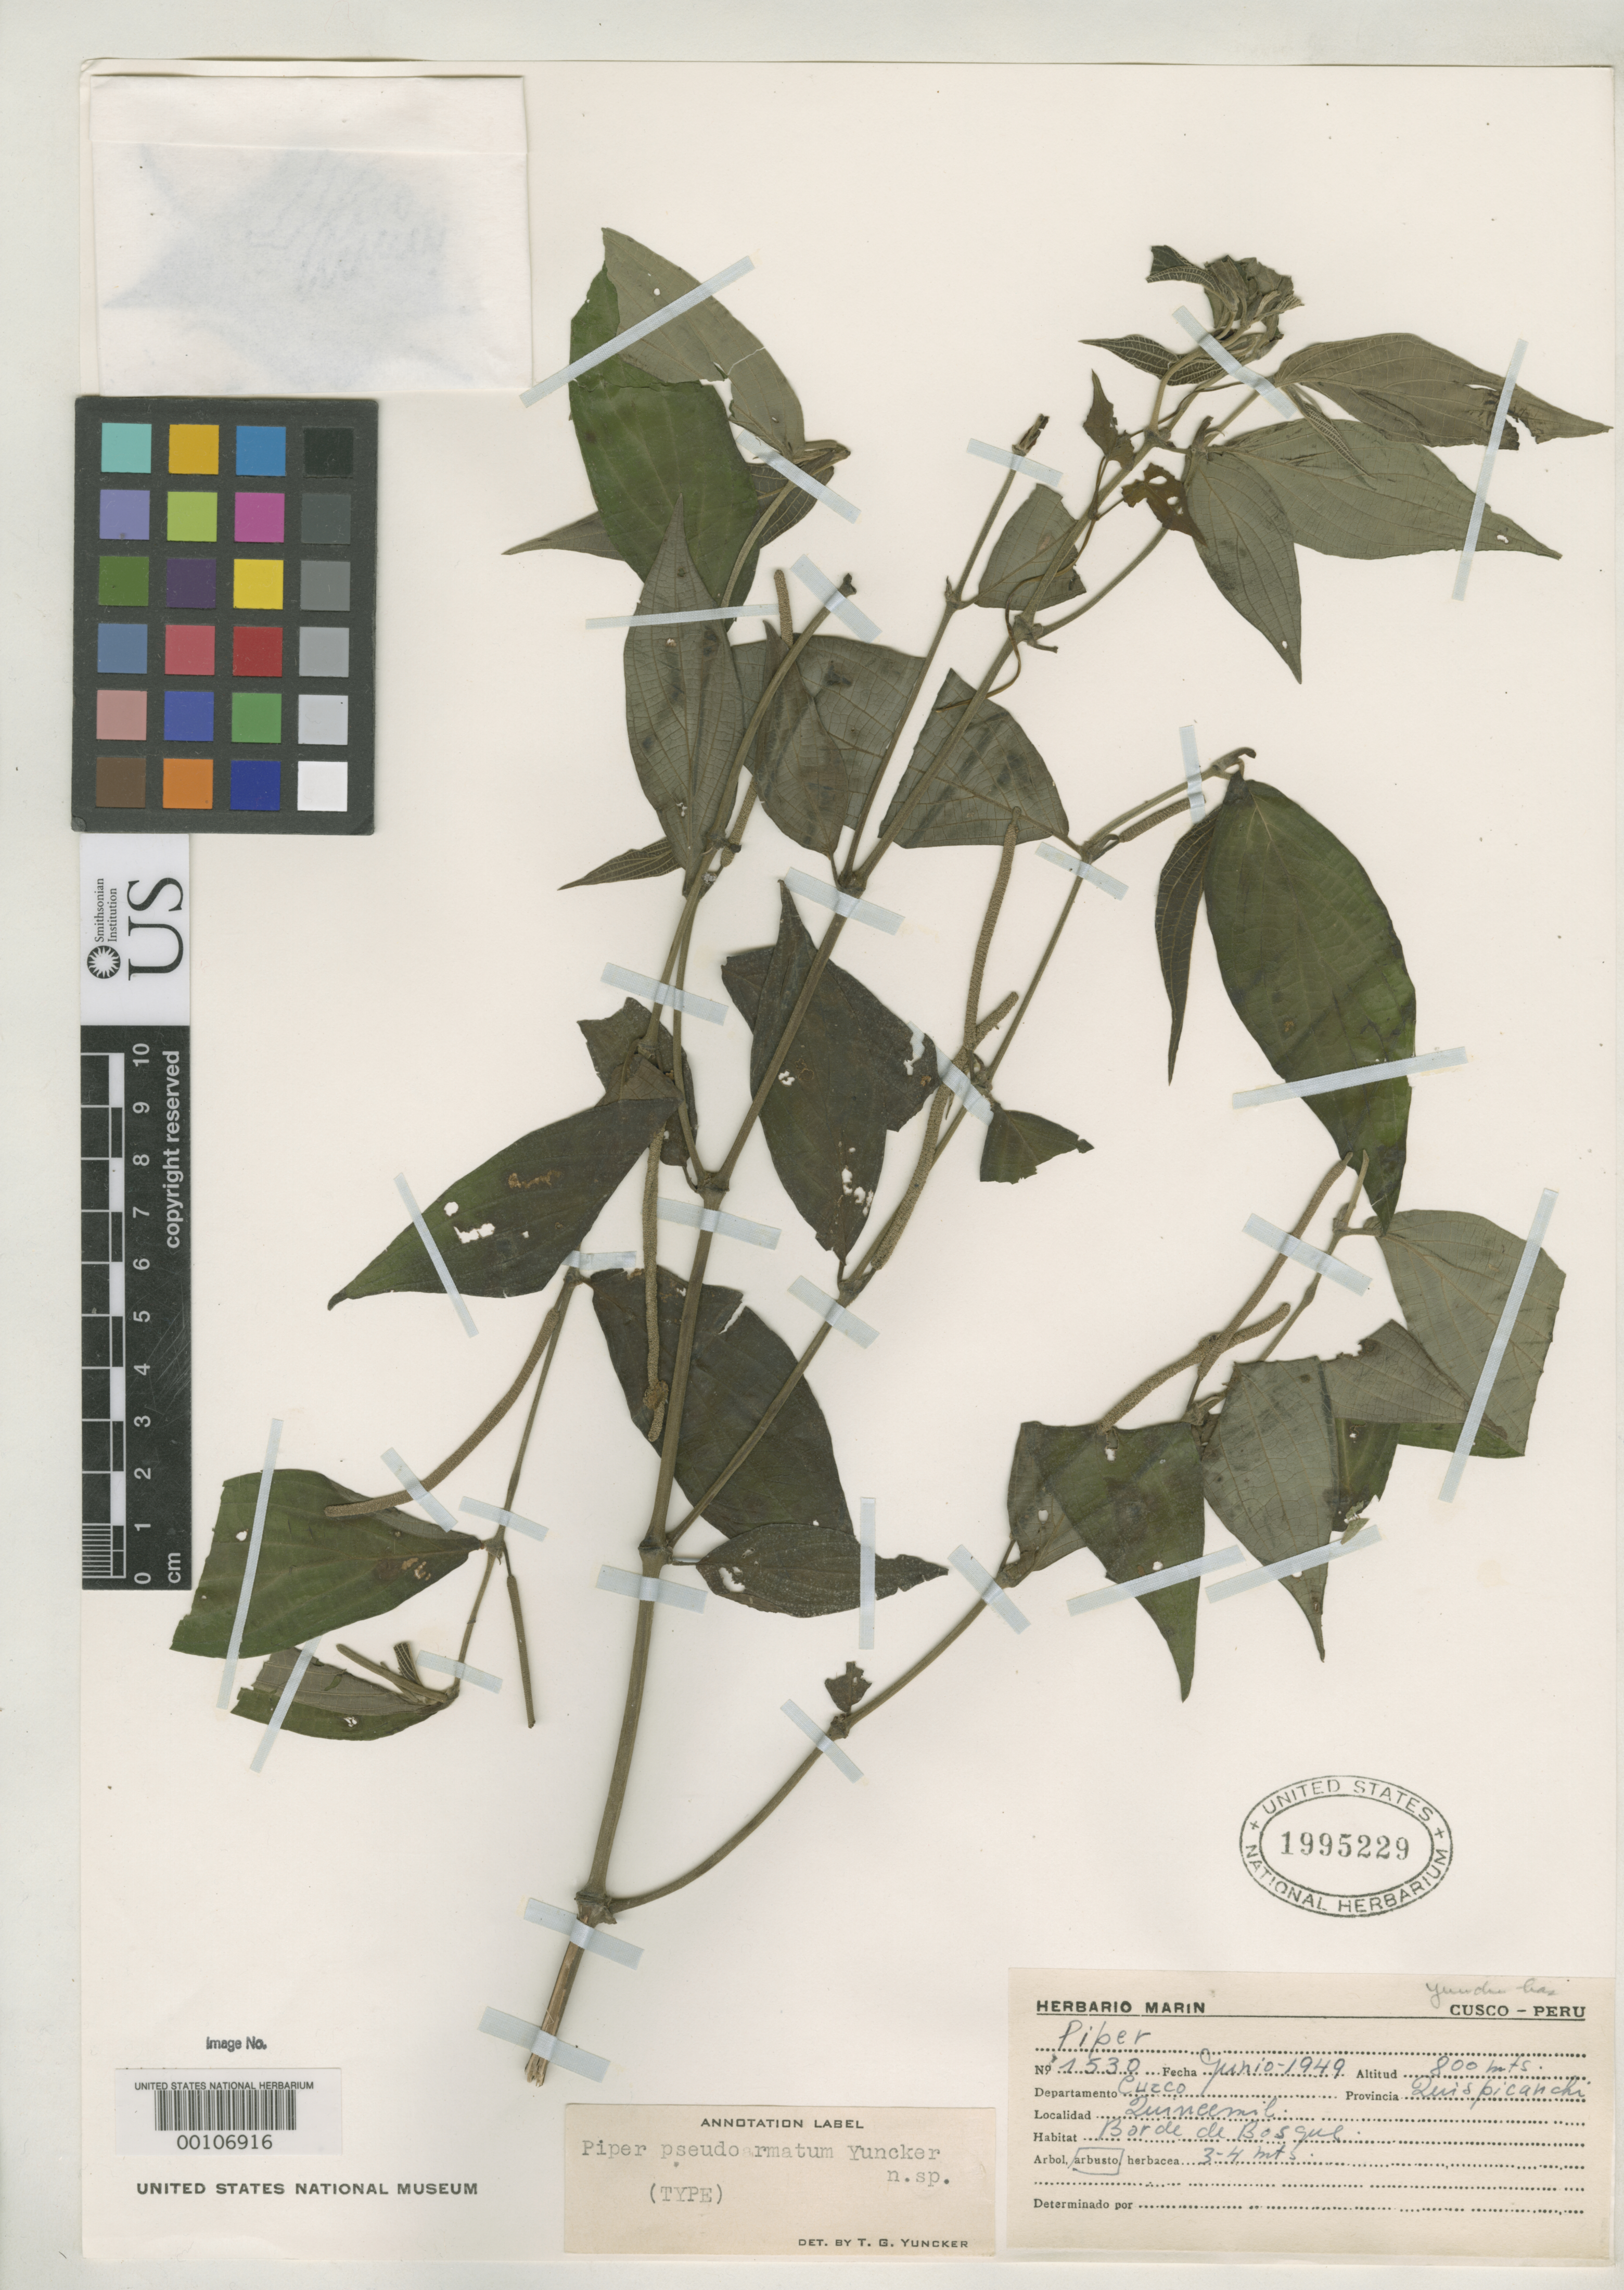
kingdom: Plantae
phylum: Tracheophyta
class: Magnoliopsida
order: Piperales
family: Piperaceae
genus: Piper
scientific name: Piper pseudoarmatum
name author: Yunck.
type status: Holotype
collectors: F. Marin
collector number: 1530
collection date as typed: Jun 1949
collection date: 1949-06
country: Peru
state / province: Cusco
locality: borde de bosque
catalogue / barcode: US 1995229